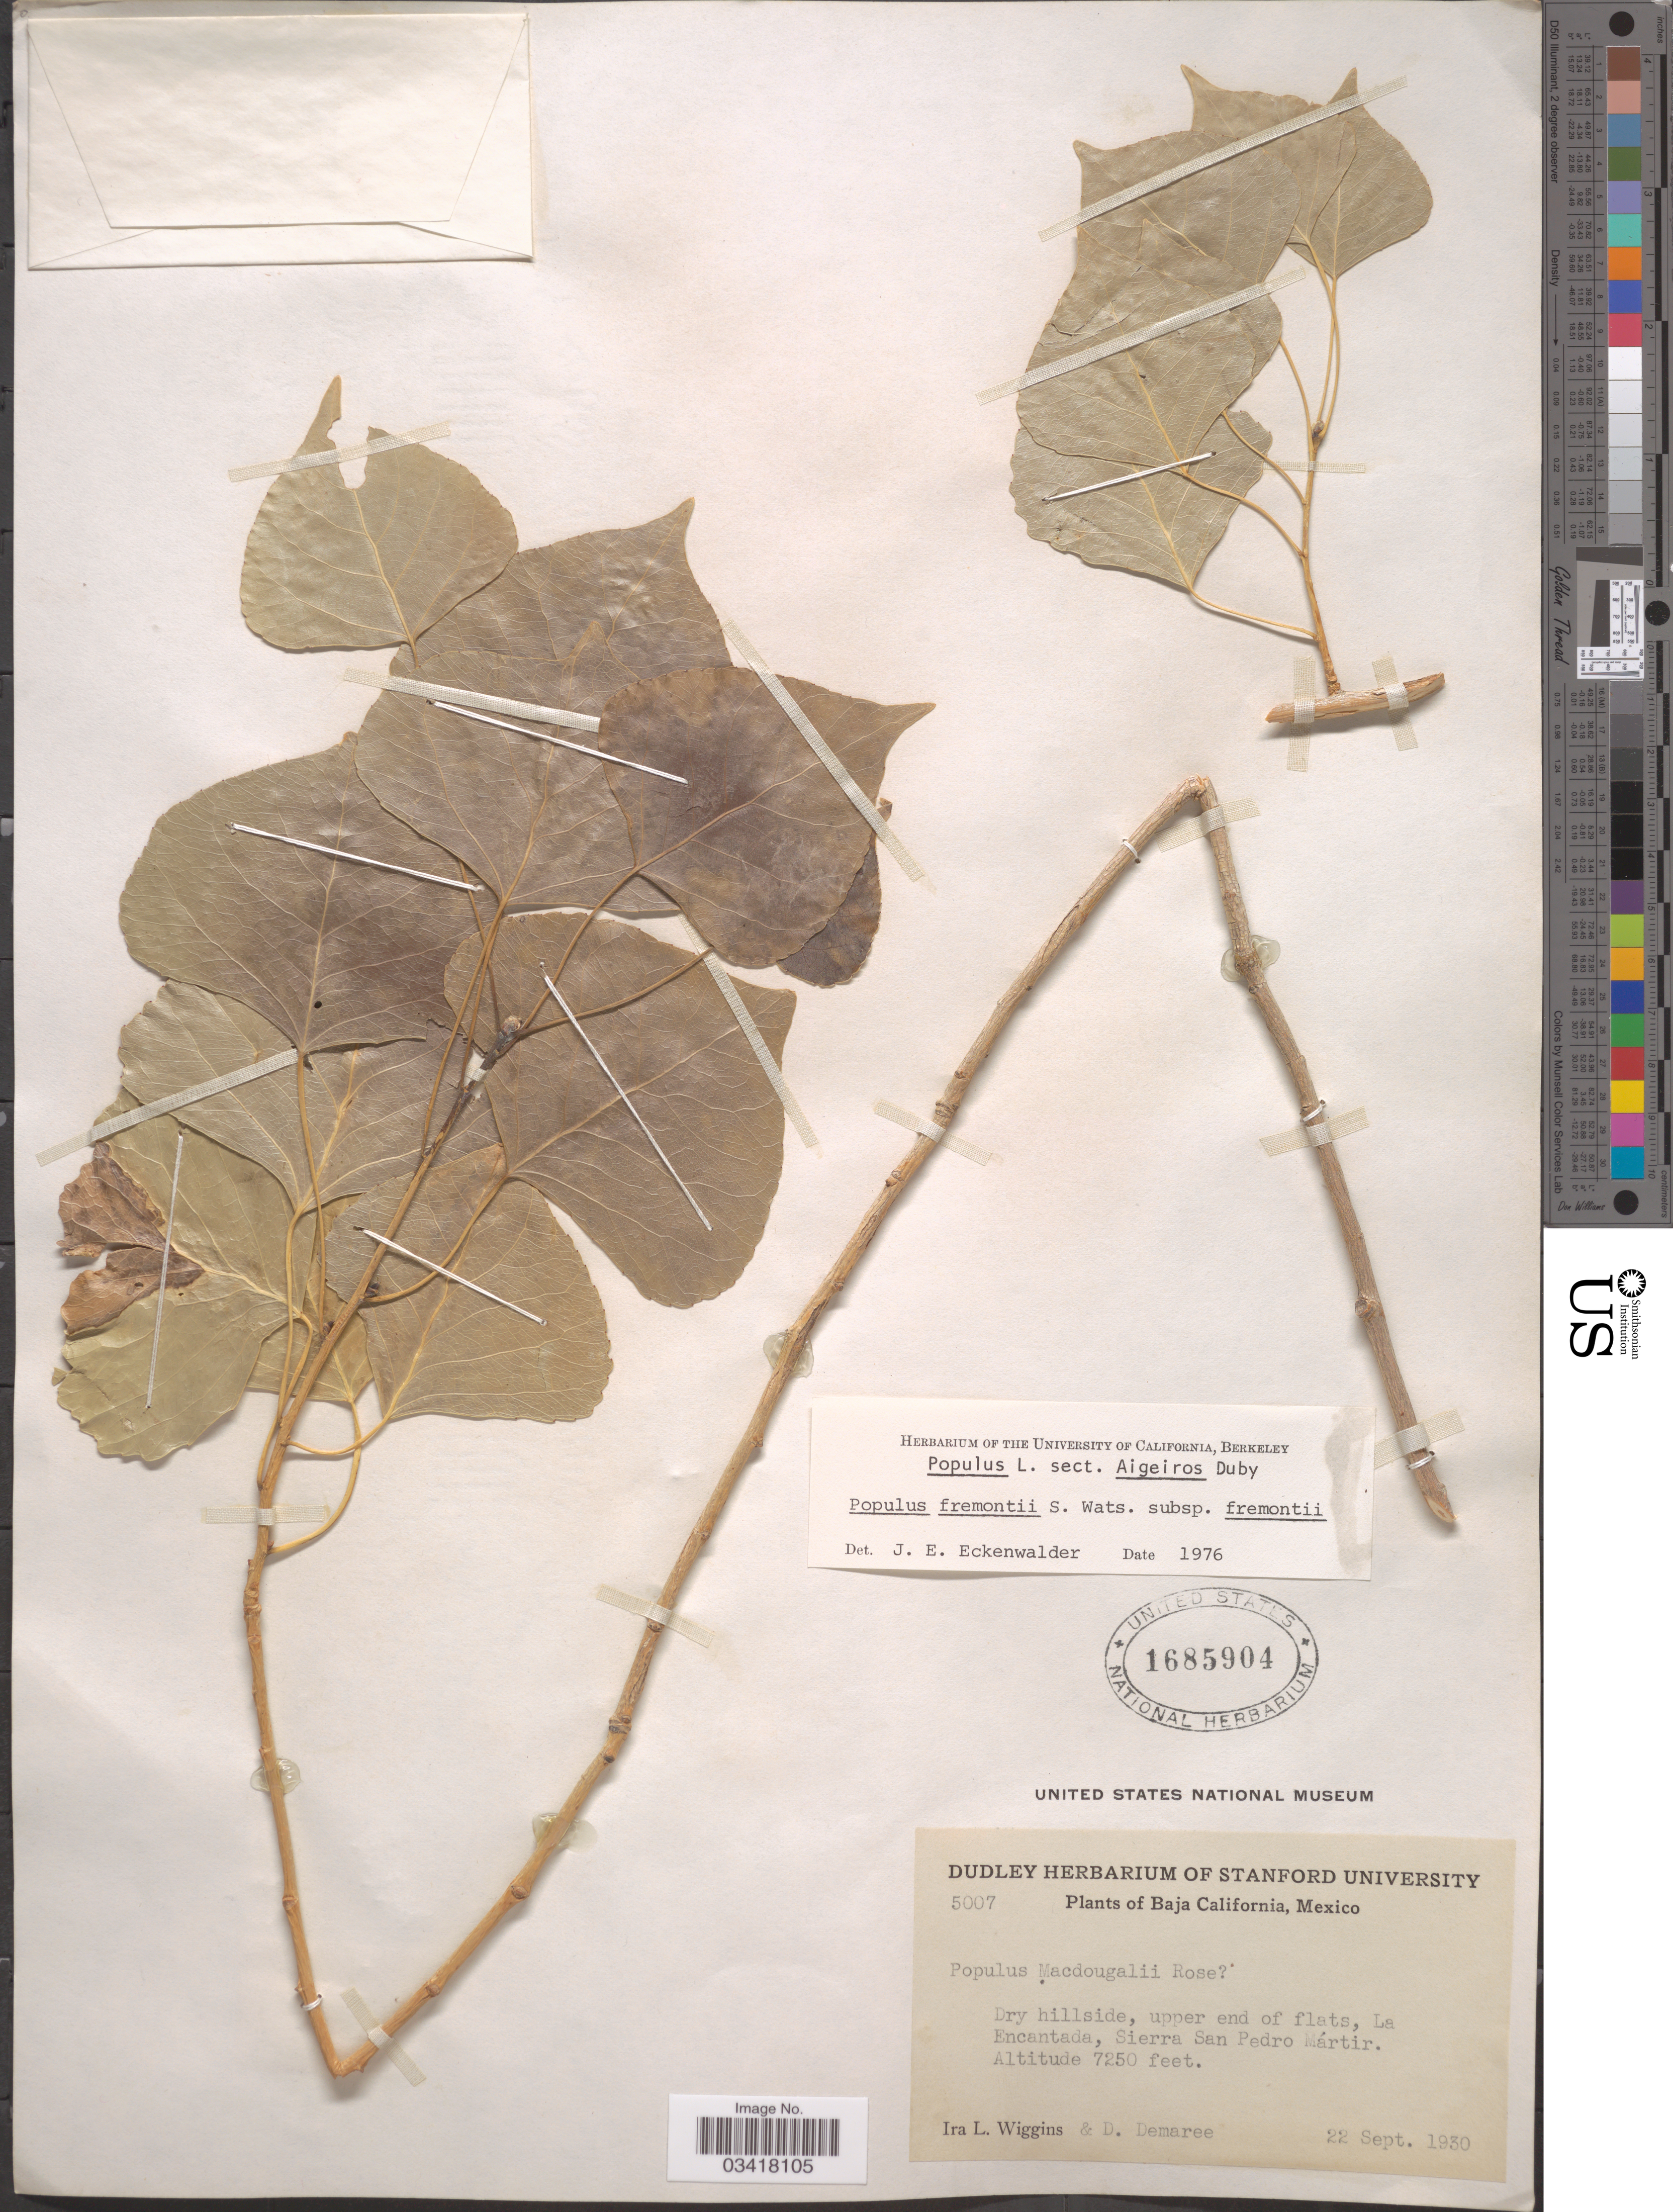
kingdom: Plantae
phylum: Tracheophyta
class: Magnoliopsida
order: Malpighiales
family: Salicaceae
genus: Populus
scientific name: Populus fremontii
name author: S. Watson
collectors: I. L. Wiggins & D. Demaree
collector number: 5007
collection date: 1930-09-22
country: Mexico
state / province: Baja California Norte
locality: Upper end of flats, La Encantada, Sierra San Pedro Mártir.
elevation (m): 2210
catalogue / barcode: US 1685904